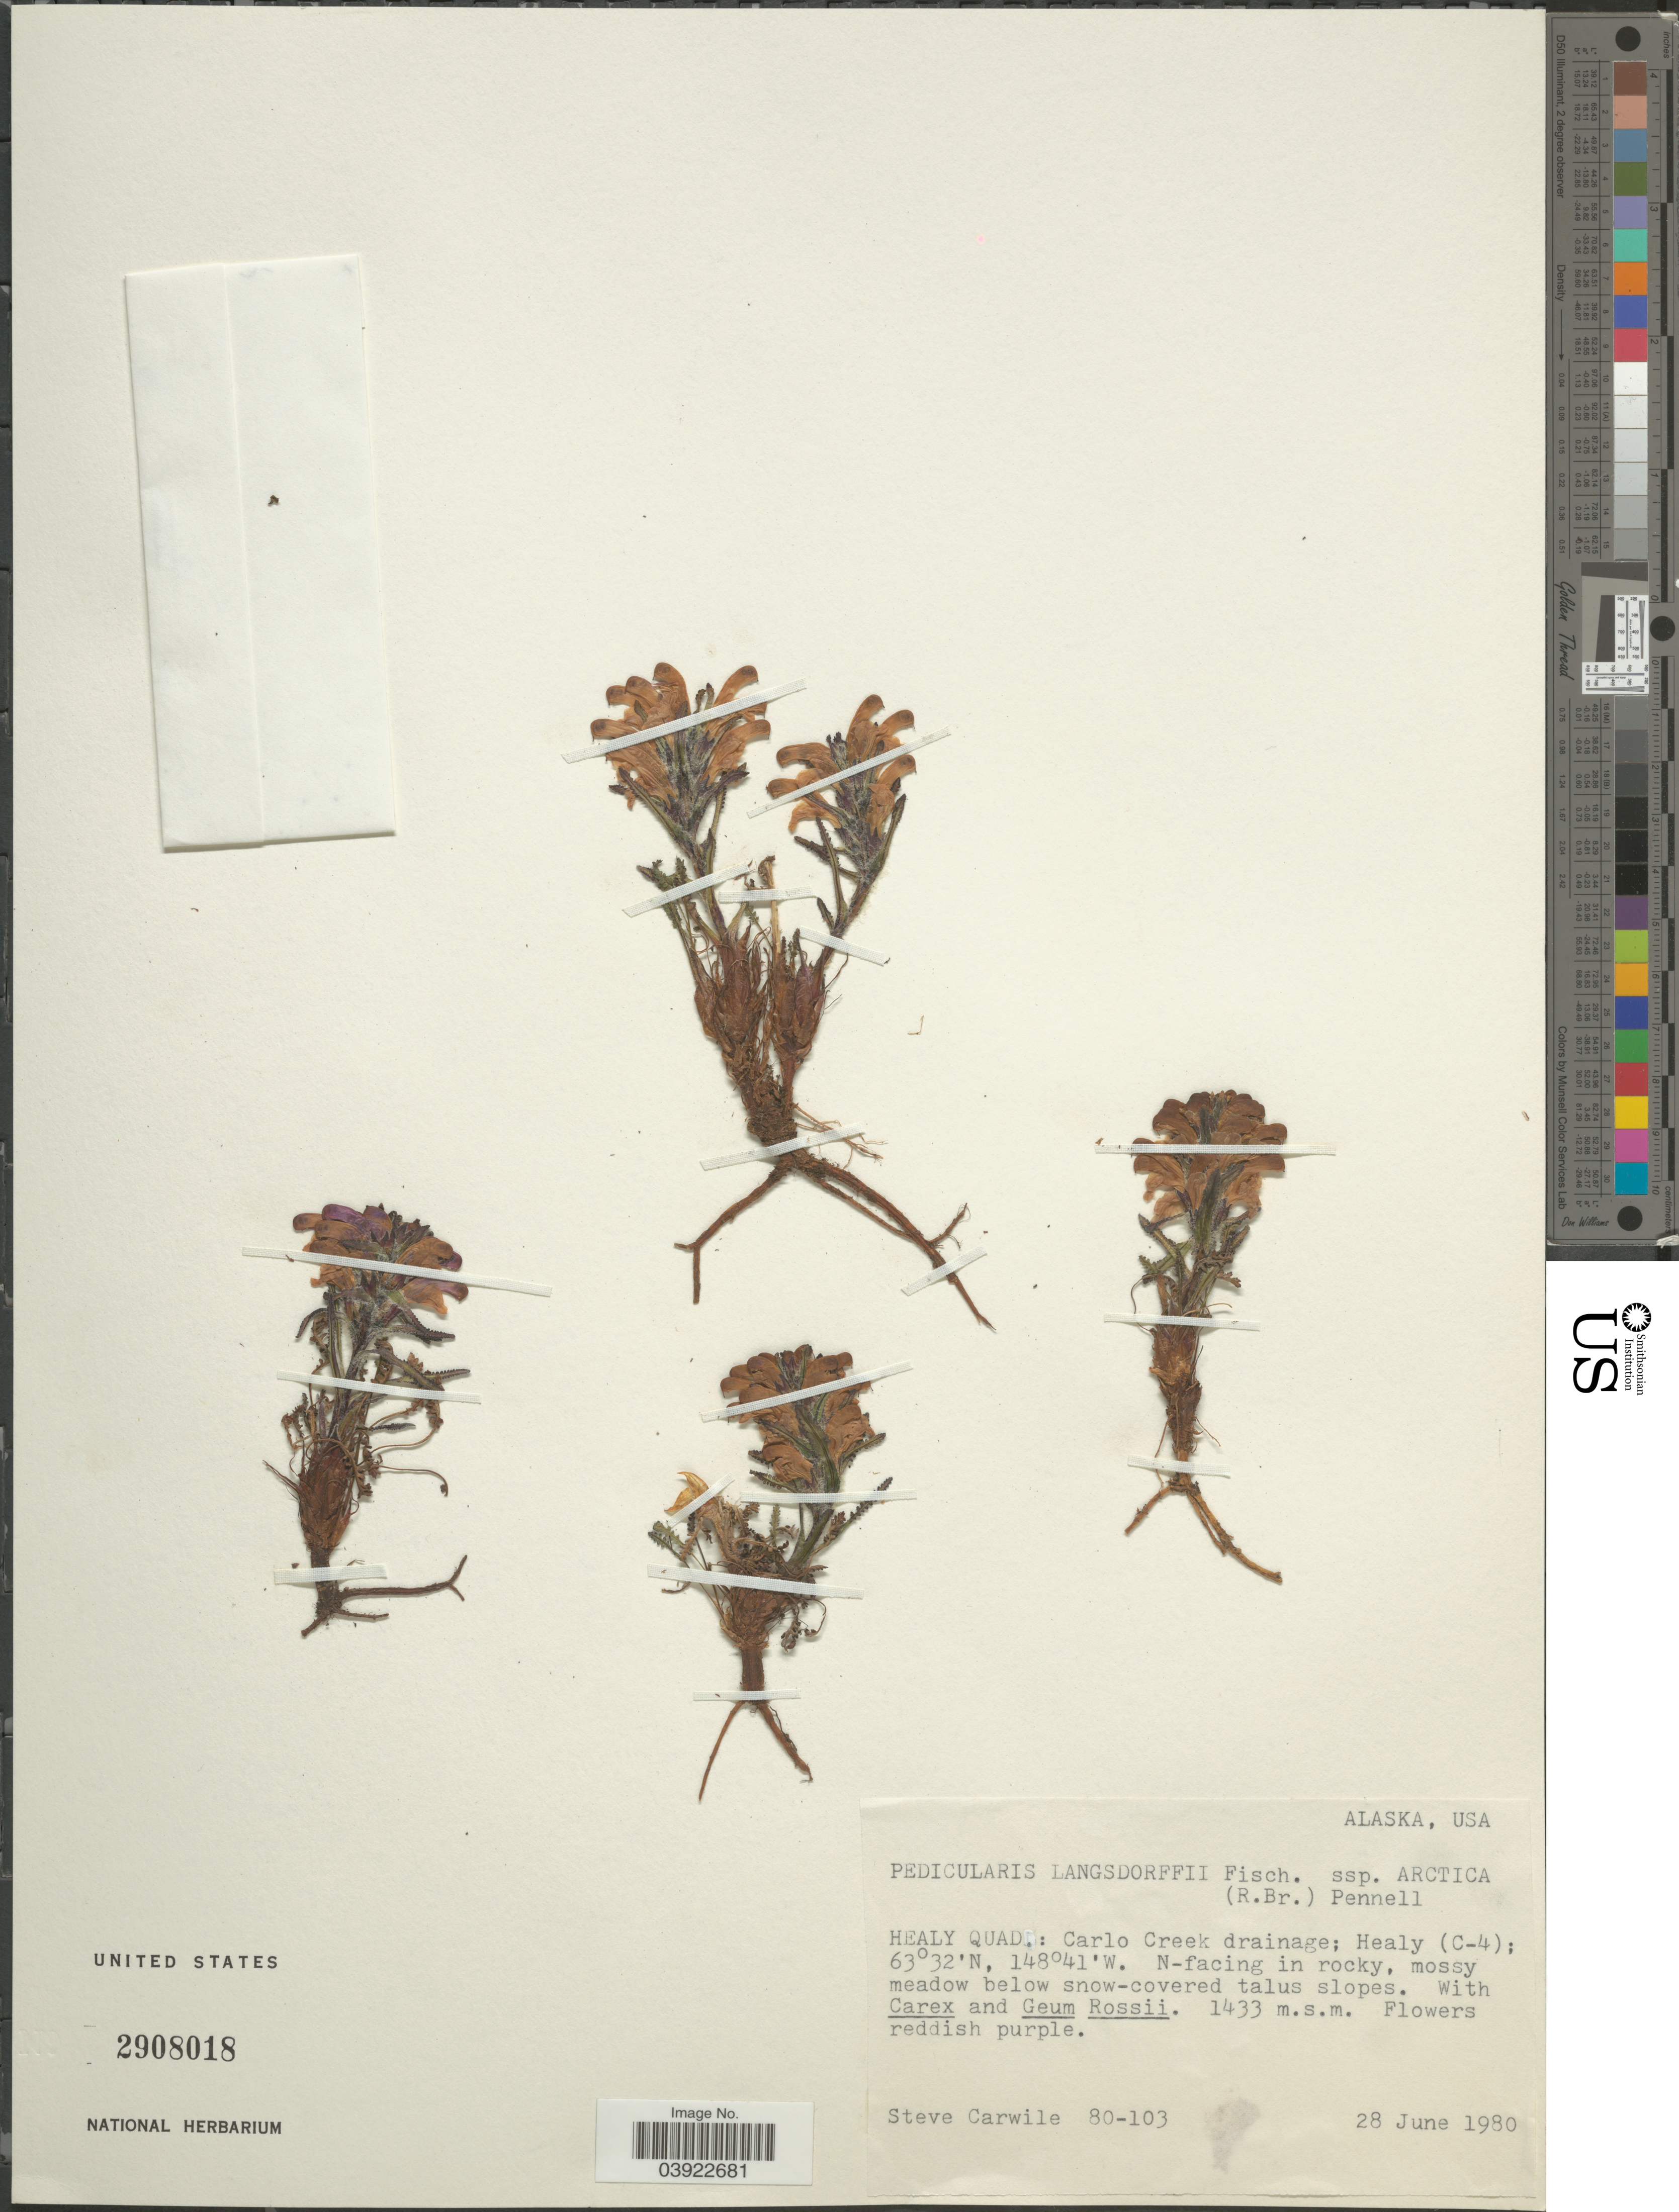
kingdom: Plantae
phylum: Tracheophyta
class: Magnoliopsida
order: Lamiales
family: Orobanchaceae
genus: Pedicularis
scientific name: Pedicularis langsdorffii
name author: Fisch. ex Steven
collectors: S. Carwile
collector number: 80-103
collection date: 1980-06-28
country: United States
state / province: Alaska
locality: Healy Quad.: Carlo Creek drainage; Healy (C-4); N-facing in rocky, mossy meadow below snow-covered talus slopes.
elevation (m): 1433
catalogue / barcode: US 2908018